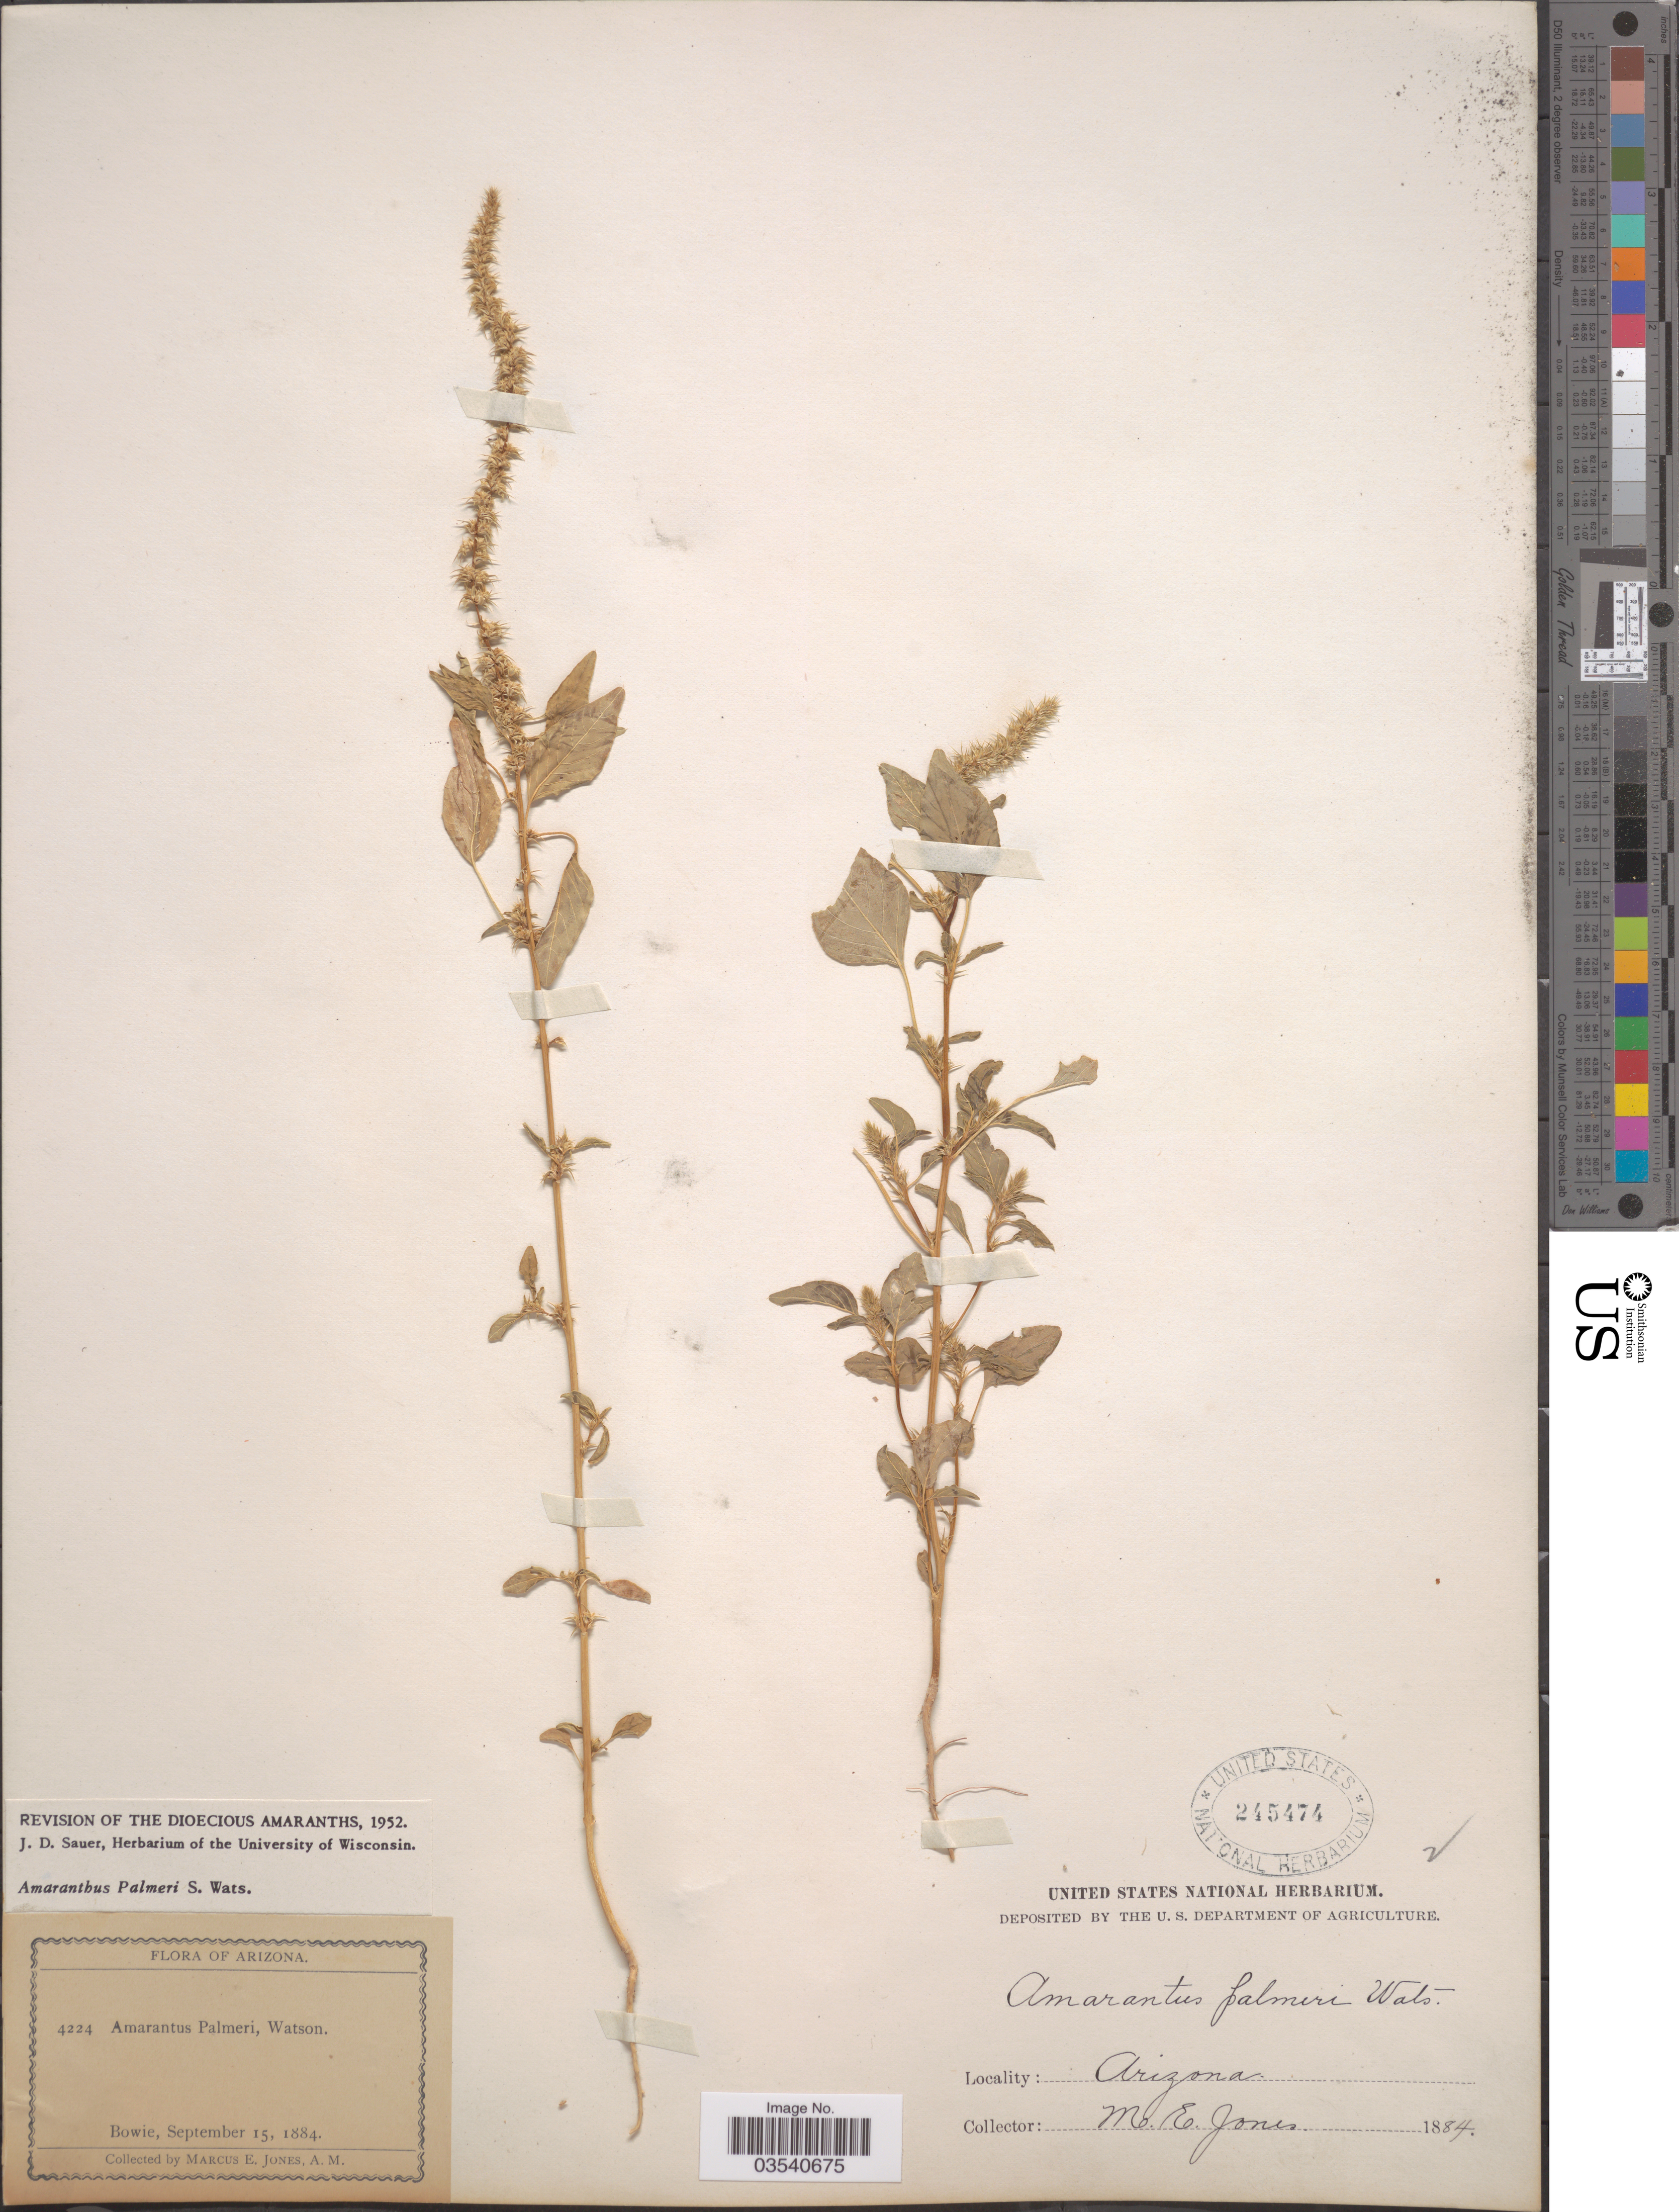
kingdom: Plantae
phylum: Tracheophyta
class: Magnoliopsida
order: Caryophyllales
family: Amaranthaceae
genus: Amaranthus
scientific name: Amaranthus palmeri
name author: S. Watson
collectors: M. E. Jones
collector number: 4224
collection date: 1884-09-15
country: United States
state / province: Arizona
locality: Bowie.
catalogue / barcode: US 245474